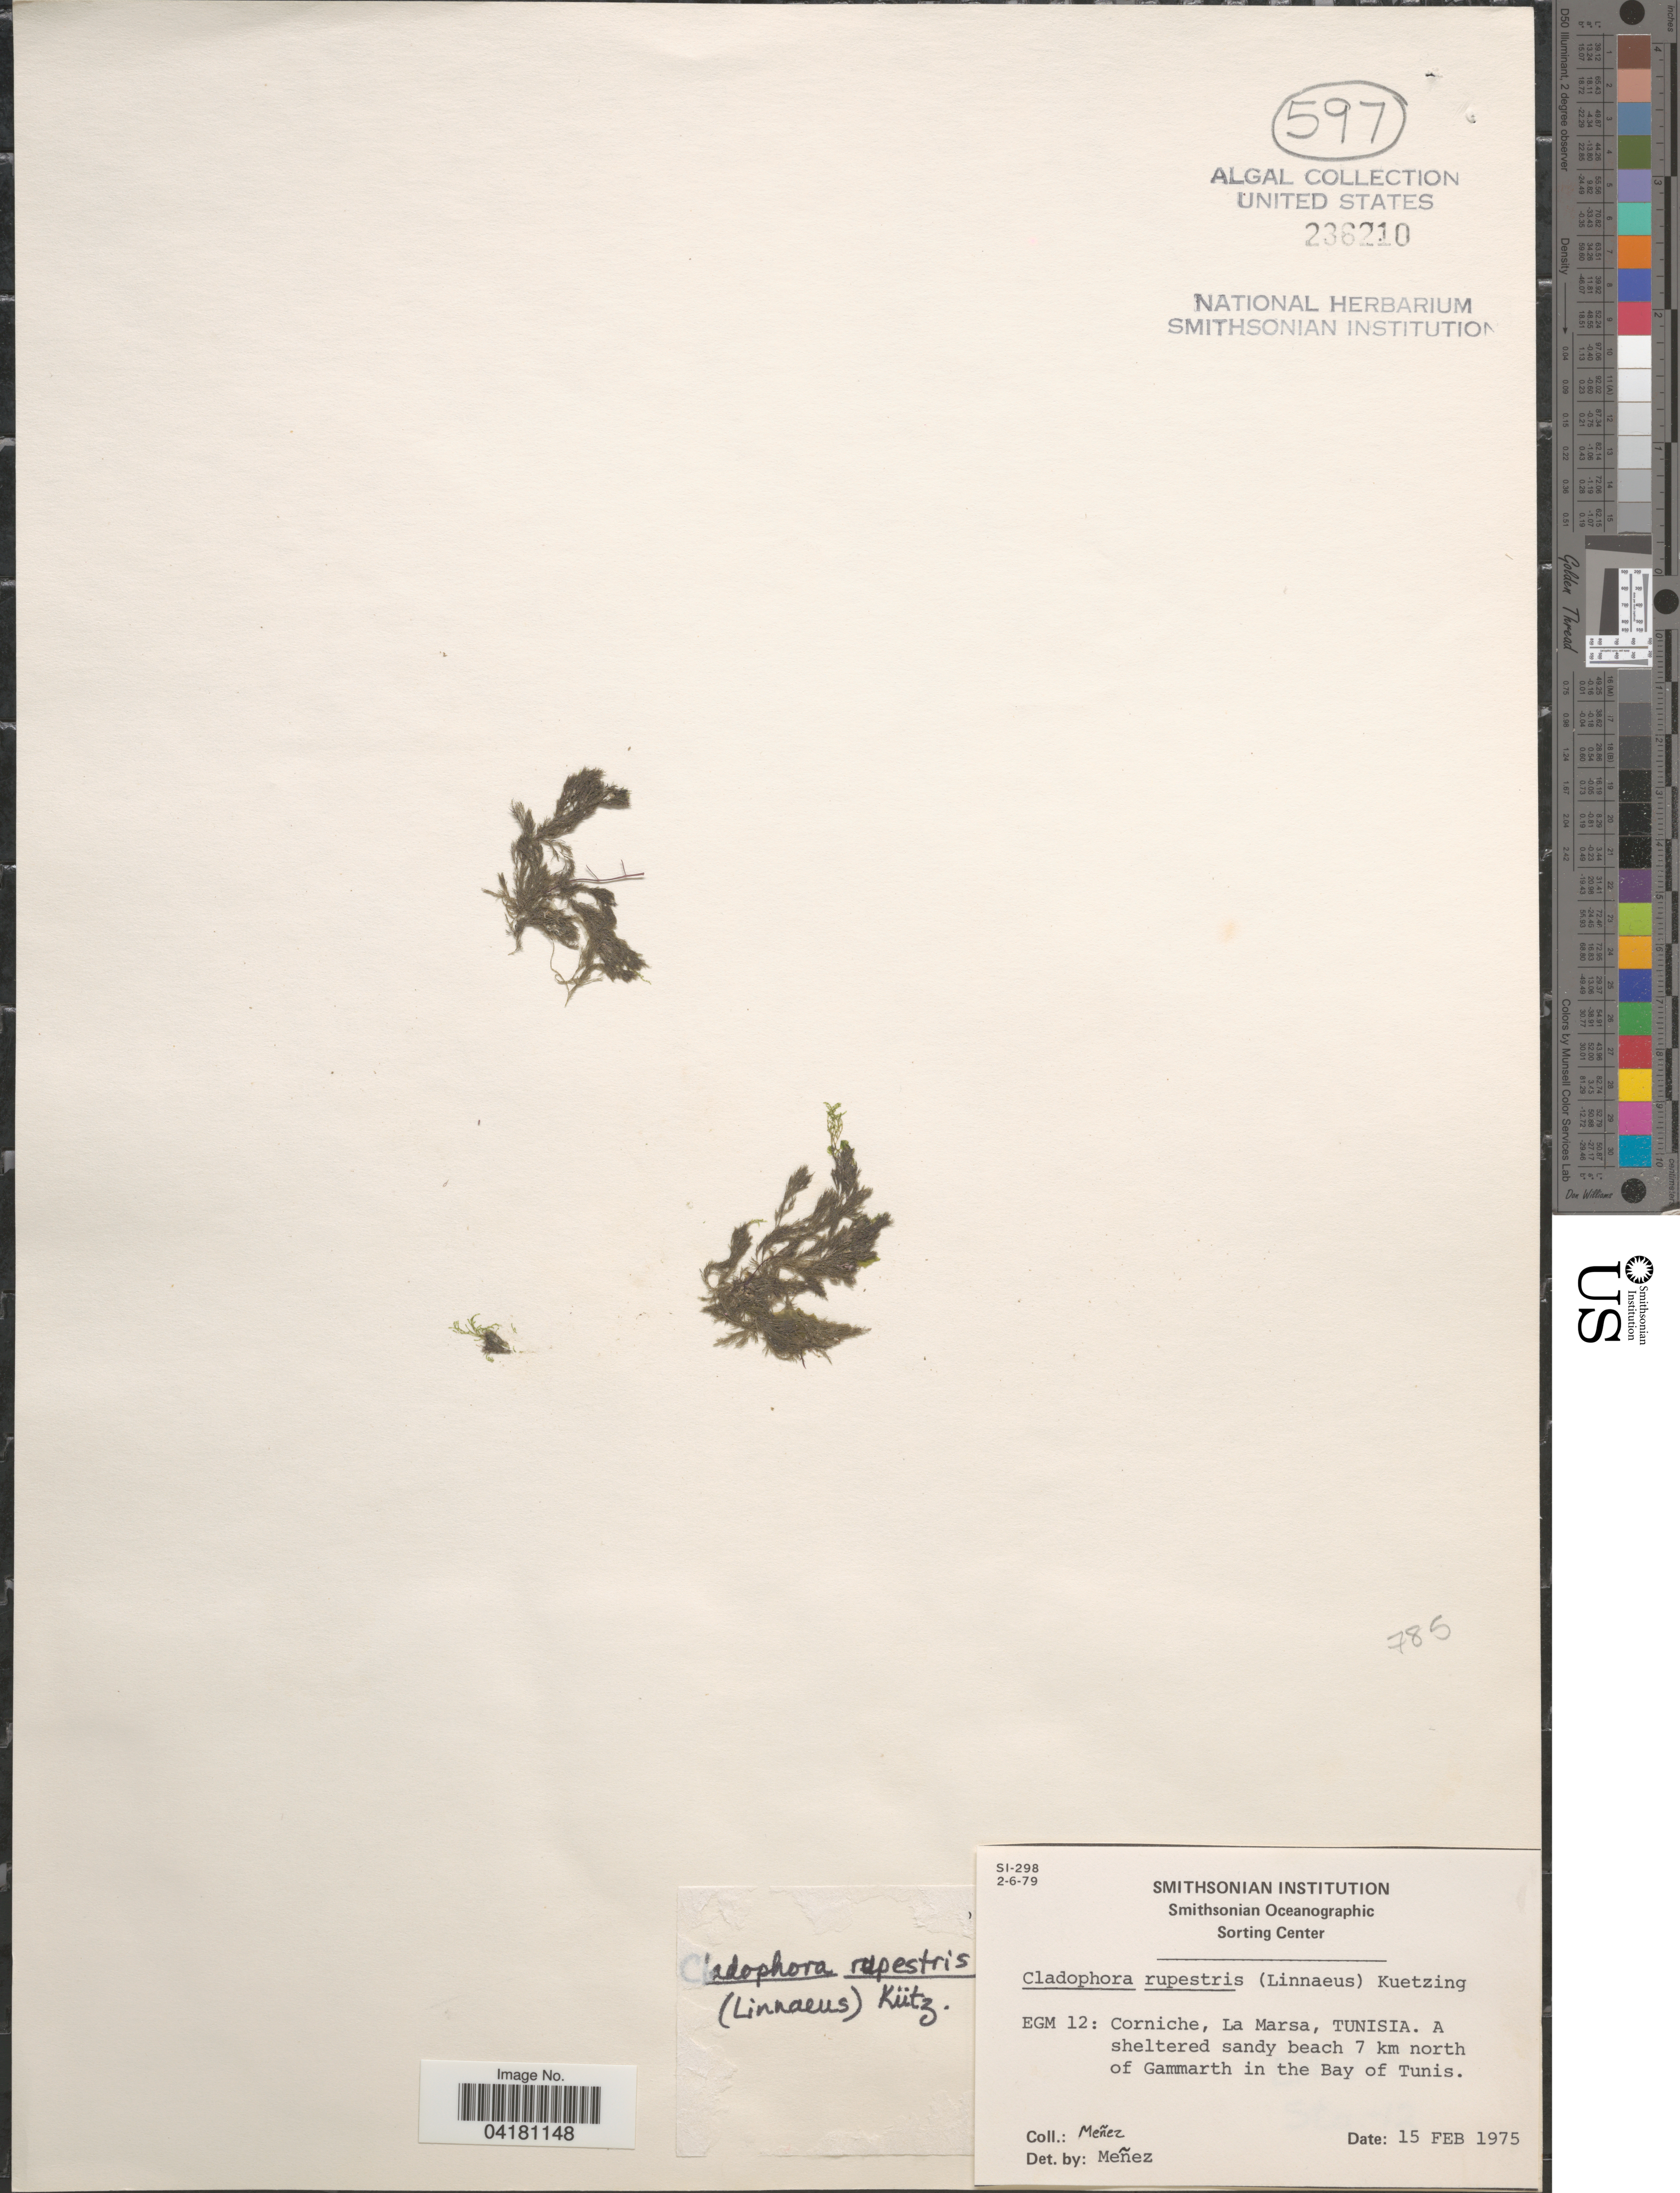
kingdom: Plantae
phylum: Chlorophyta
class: Ulvophyceae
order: Cladophorales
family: Cladophoraceae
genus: Cladophora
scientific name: Cladophora rupestris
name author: (Roth) Kütz.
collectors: Menez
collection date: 1975-02-15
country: Tunisia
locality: EGM 12: Corniche, La Marsa. A sheltered sandy beach 7 km north of Gammarth in the Bay of Tunis.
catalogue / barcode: US 236210